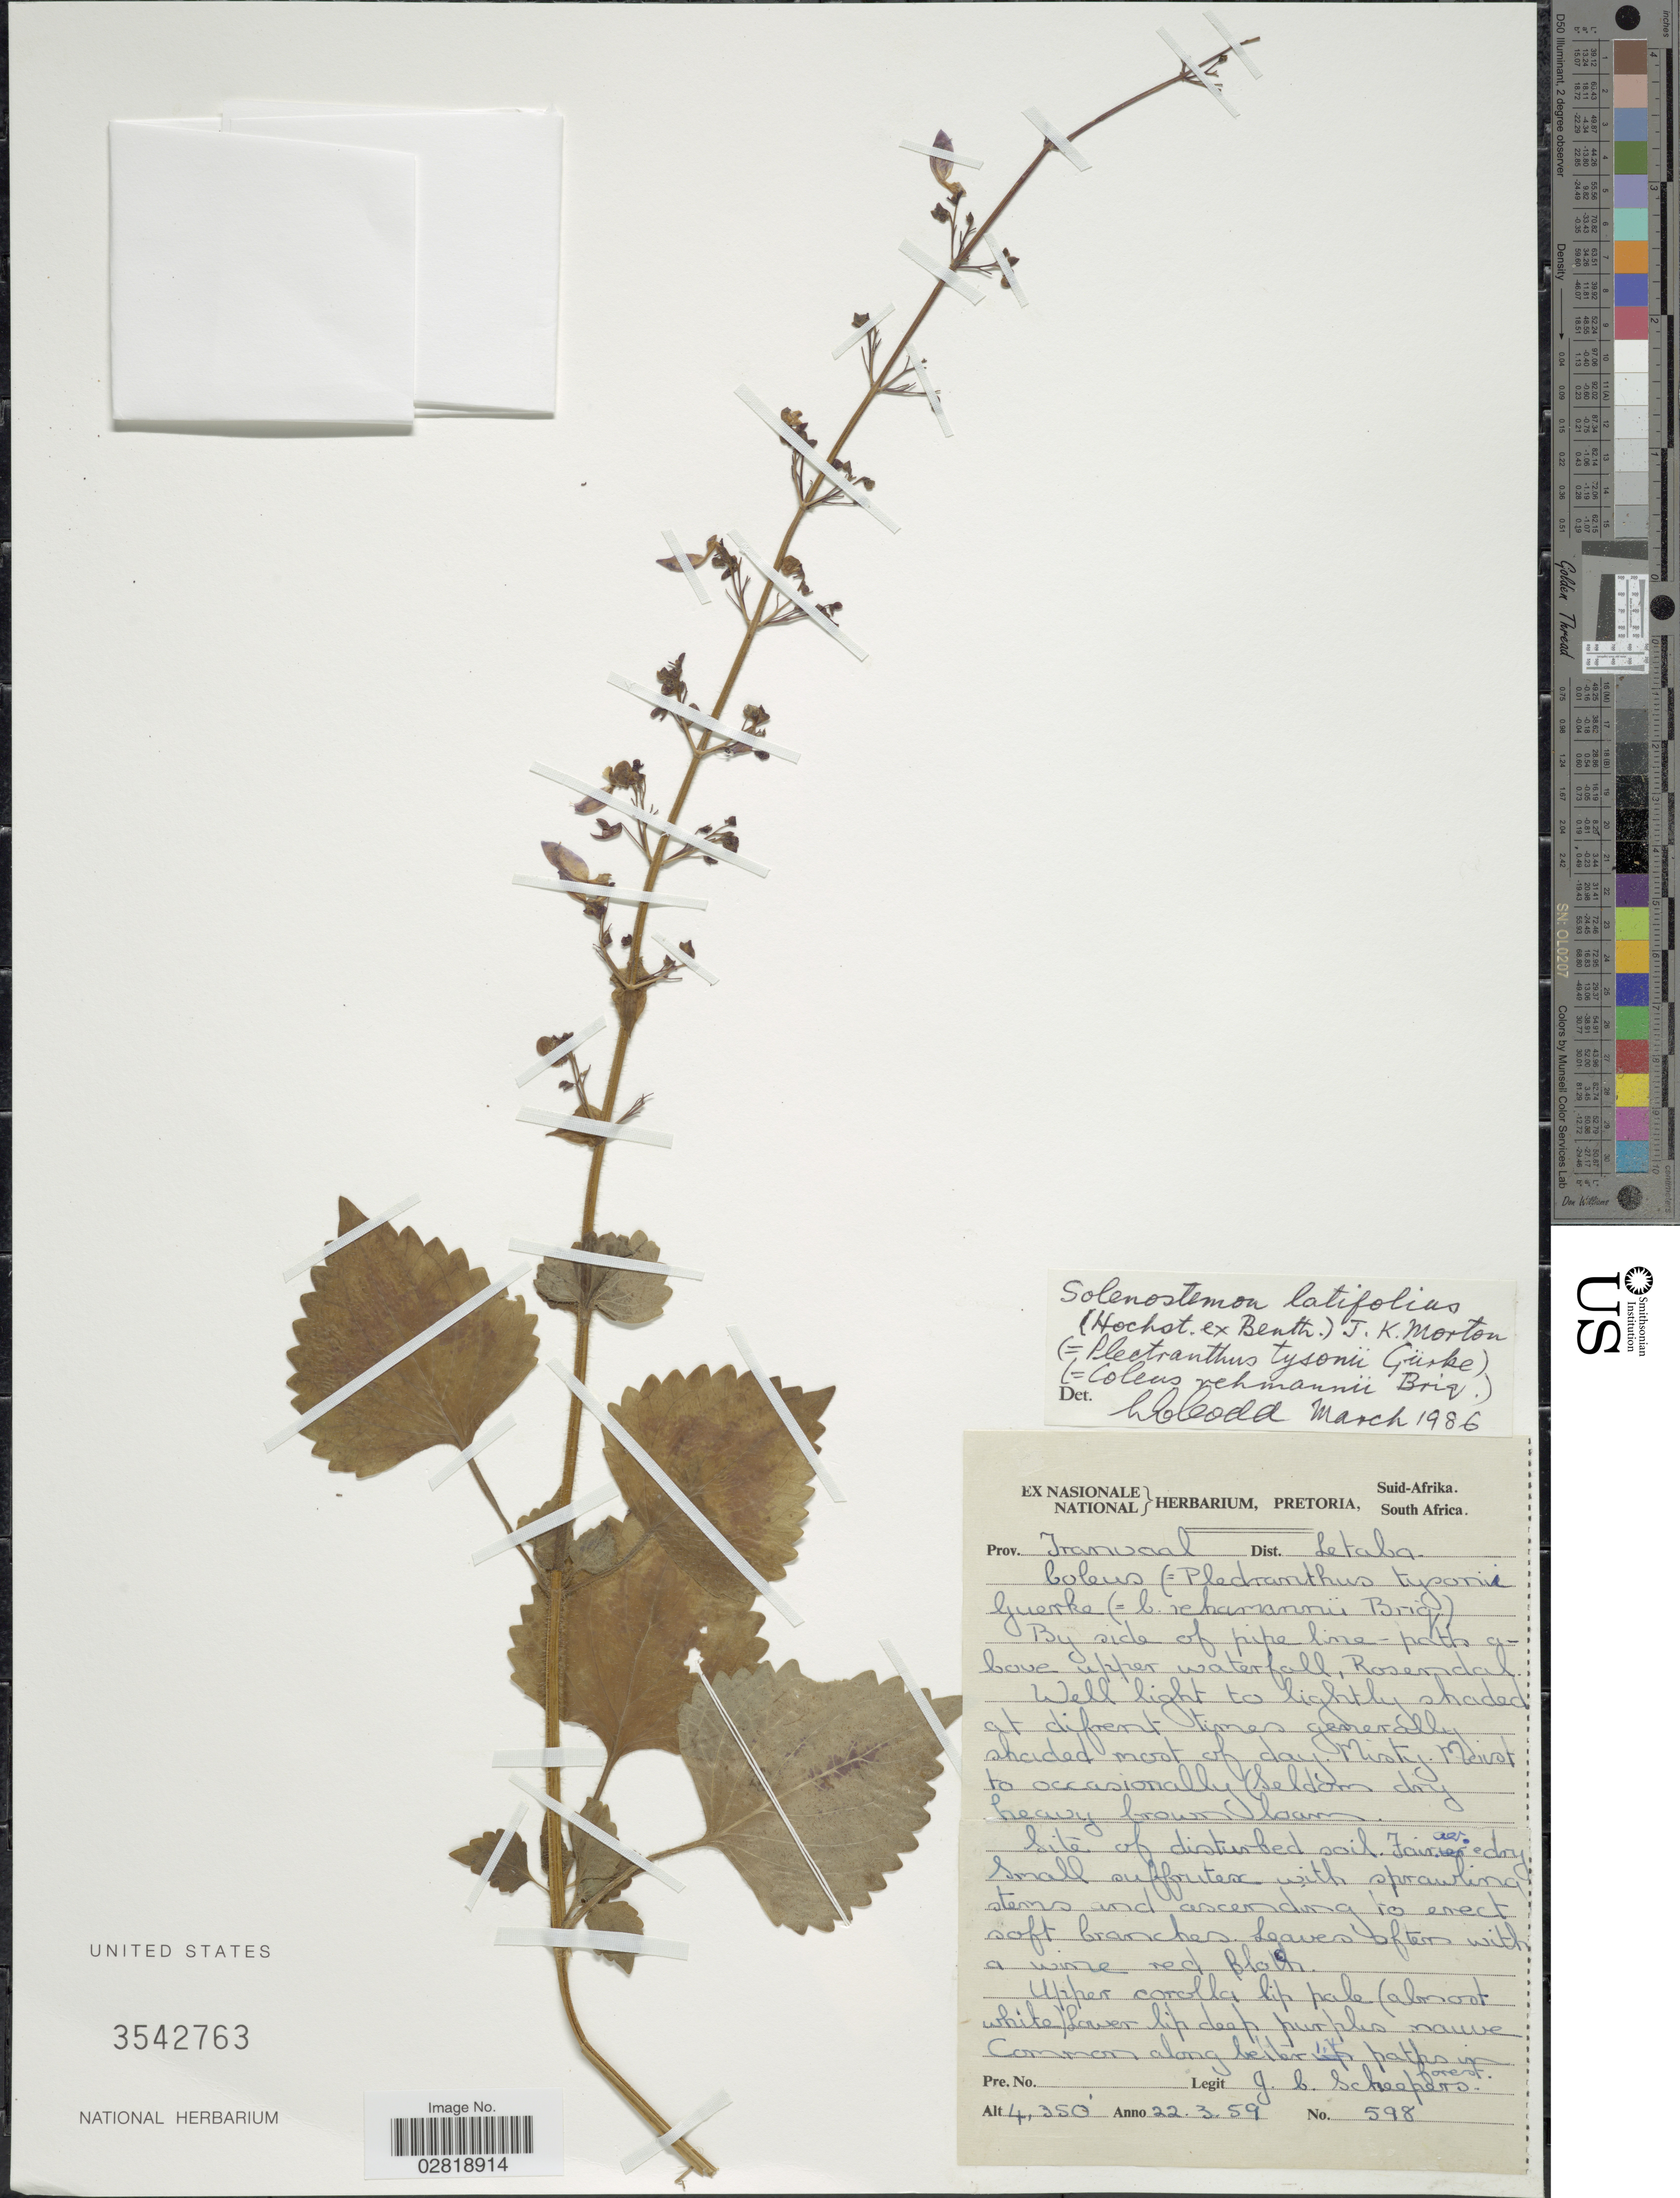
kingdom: Plantae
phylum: Tracheophyta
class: Magnoliopsida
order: Lamiales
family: Lamiaceae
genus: Solenostemon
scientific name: Solenostemon latifolius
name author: (Hochst. ex Benth.) J.K. Morton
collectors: J. Scheepers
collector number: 598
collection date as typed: Transcribed d/m/y: 22/3/59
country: South Africa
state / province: Limpopo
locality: Prov. Transvaal. Dist. Letaba. By side of pipe line- path above upper waterfall, Rosendal.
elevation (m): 1326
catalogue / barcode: US 3542763